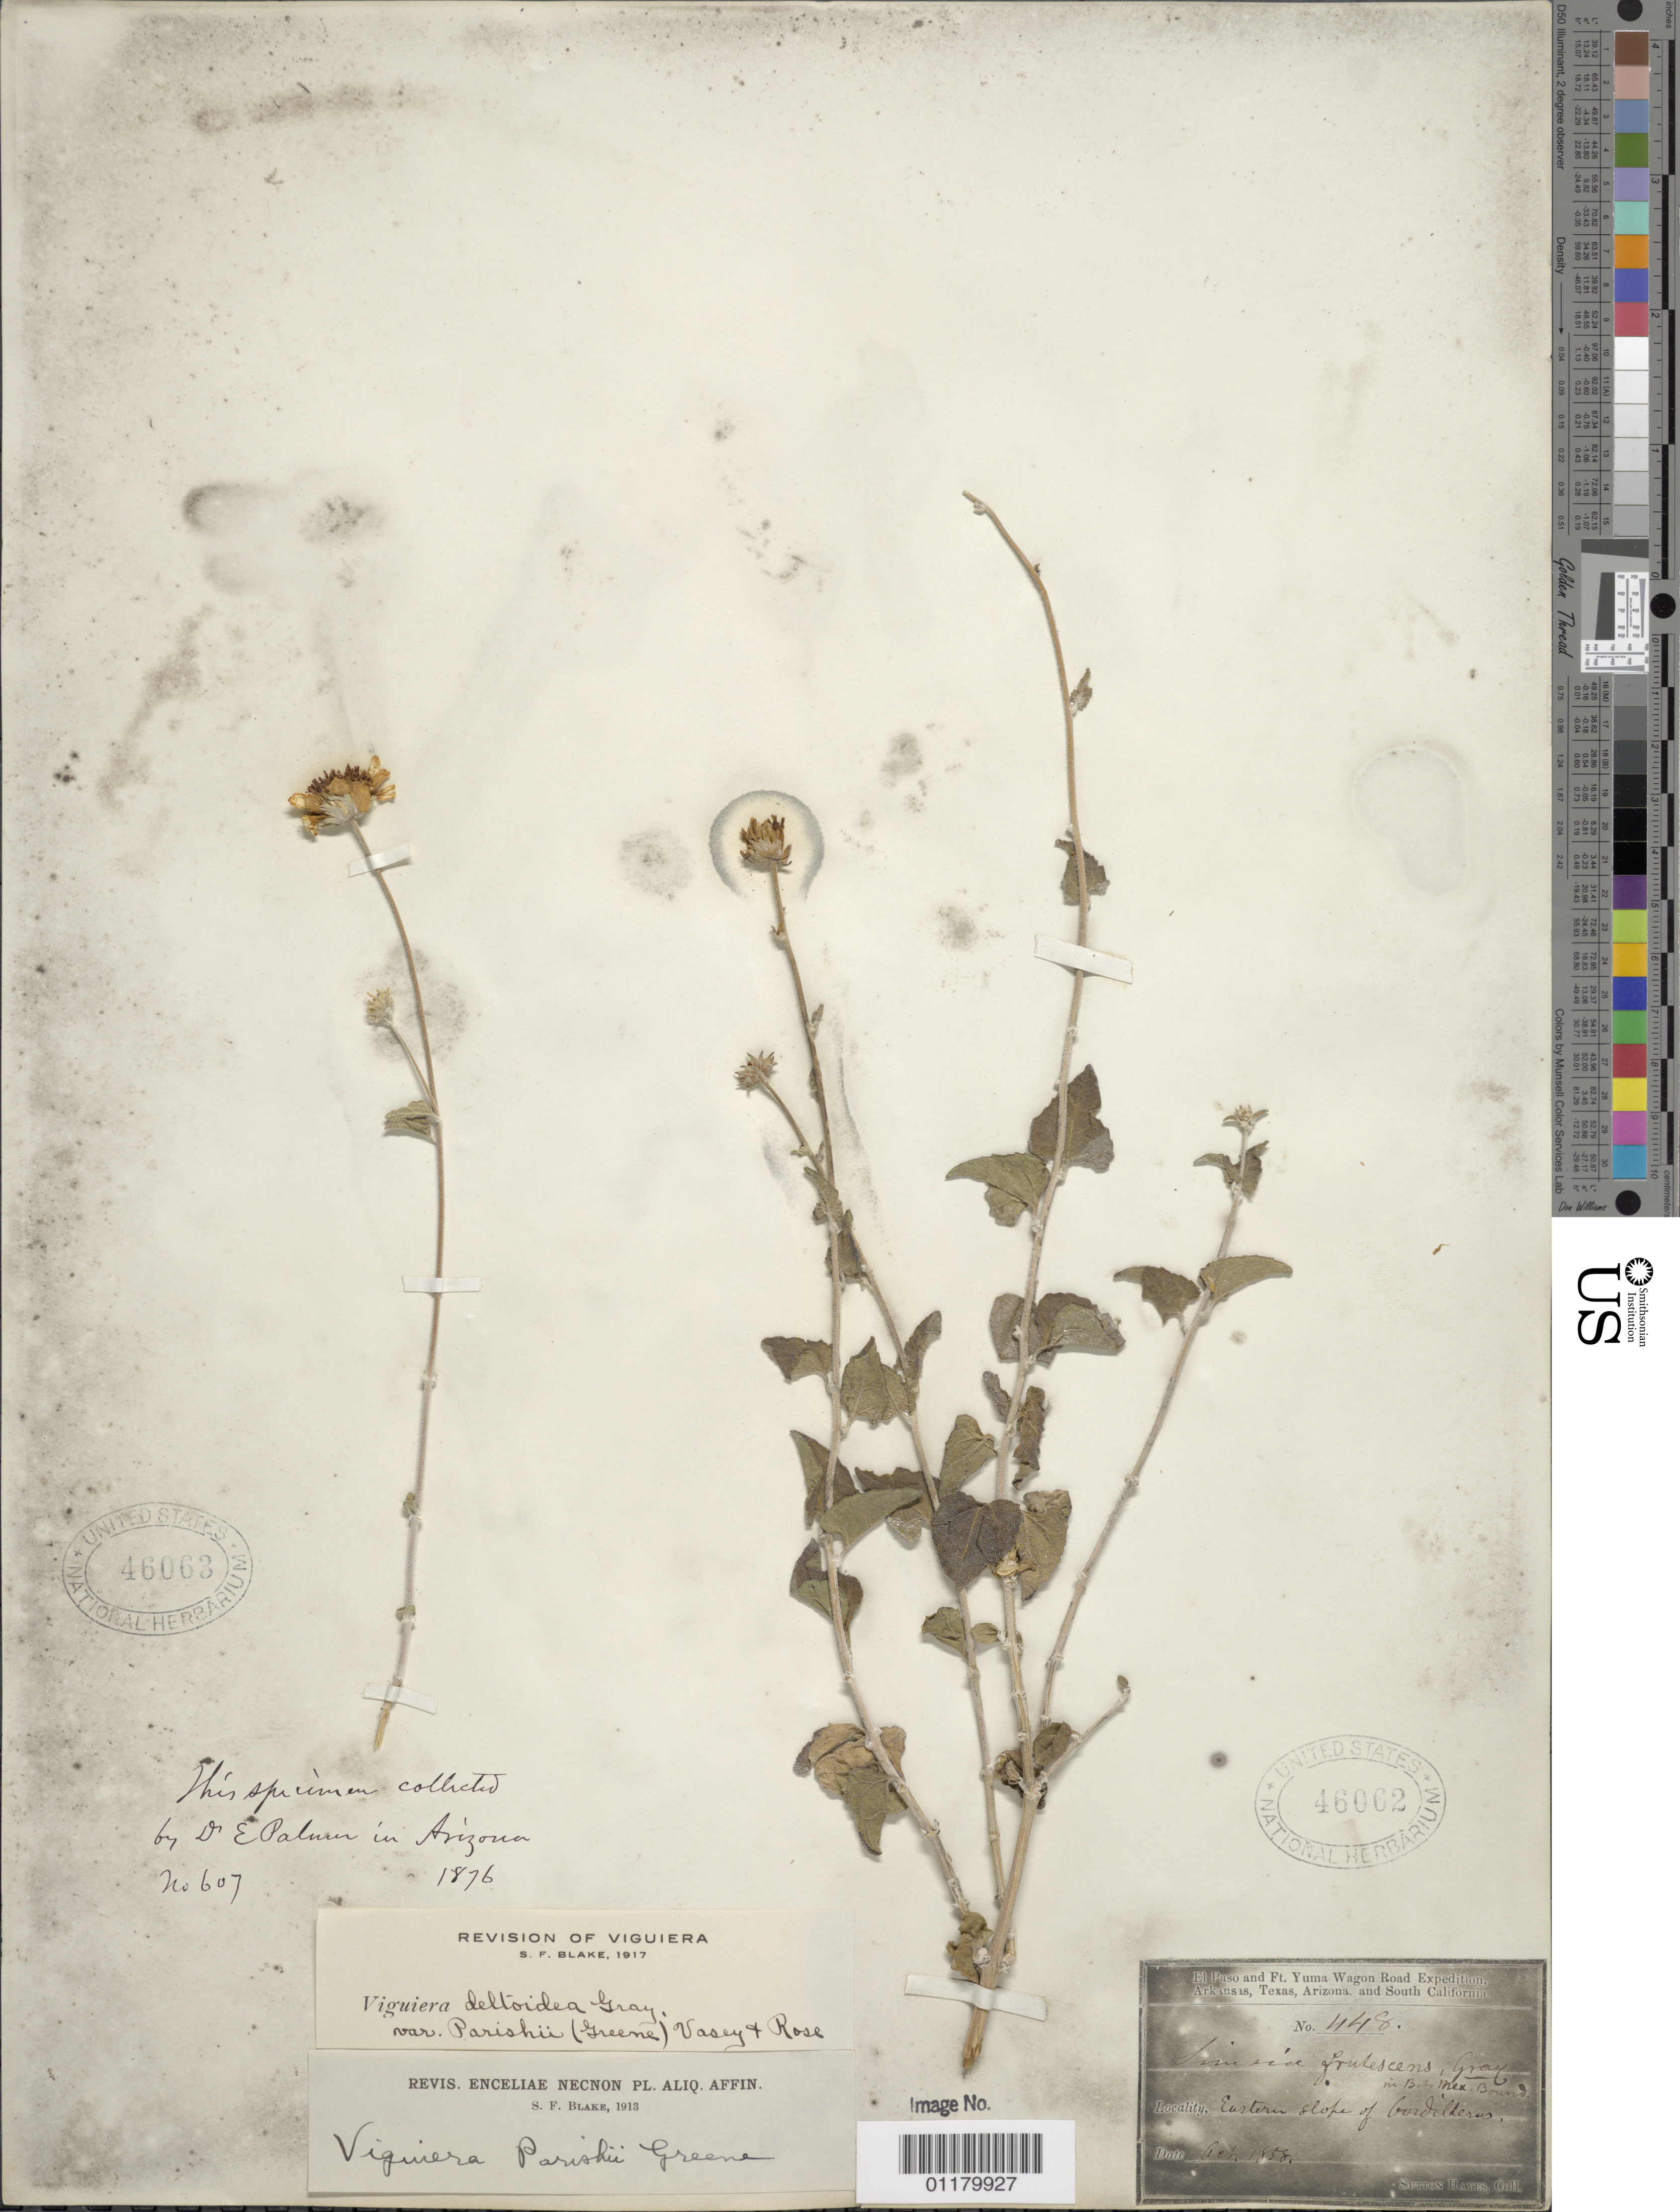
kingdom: Plantae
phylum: Tracheophyta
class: Magnoliopsida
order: Asterales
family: Asteraceae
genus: Viguiera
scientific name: Viguiera deltoidea var. parishii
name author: (Greene) Vasey & Rose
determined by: Blake, Sydney F.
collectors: S. Hayes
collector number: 448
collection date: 1858-10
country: United States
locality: East slope of Cordilleras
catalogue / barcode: US 46062-2